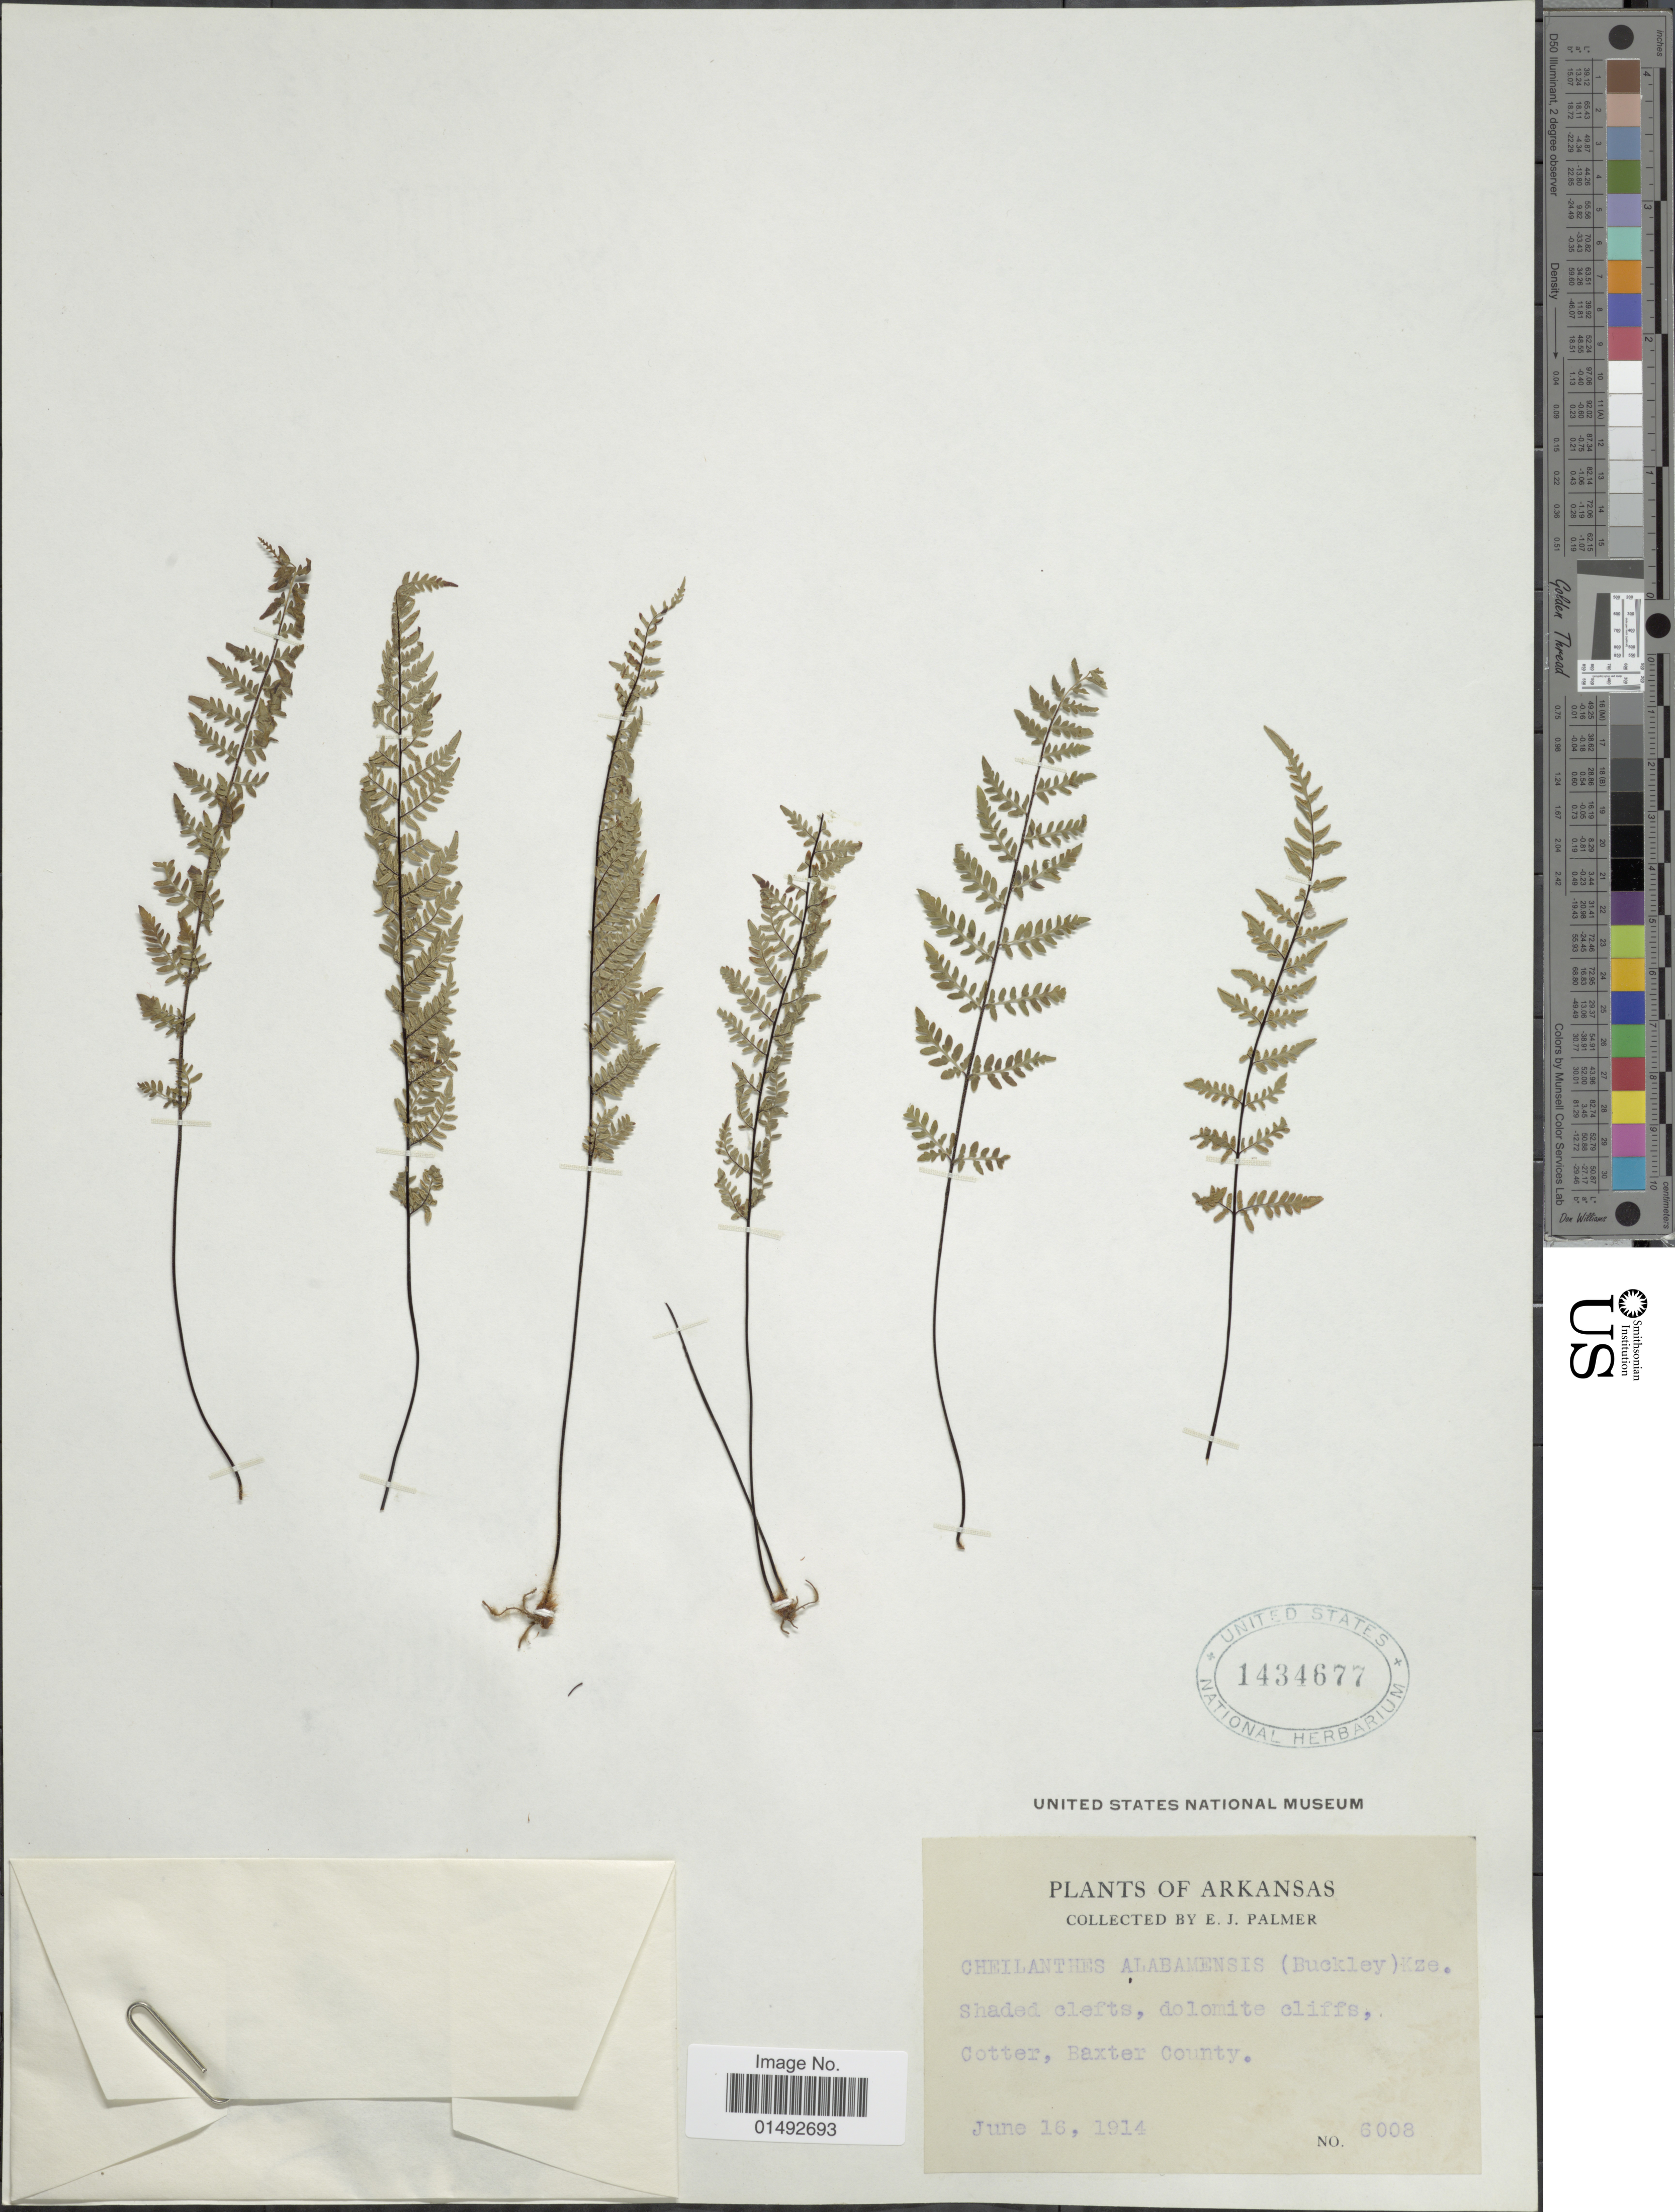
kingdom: Plantae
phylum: Tracheophyta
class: Polypodiopsida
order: Polypodiales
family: Pteridaceae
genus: Myriopteris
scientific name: Myriopteris alabamensis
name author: (Buckley) Grusz & Windham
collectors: E. J. Palmer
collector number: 6008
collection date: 1914-06-16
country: United States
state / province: Arkansas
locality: Cotter, baxter County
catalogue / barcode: US 1434677